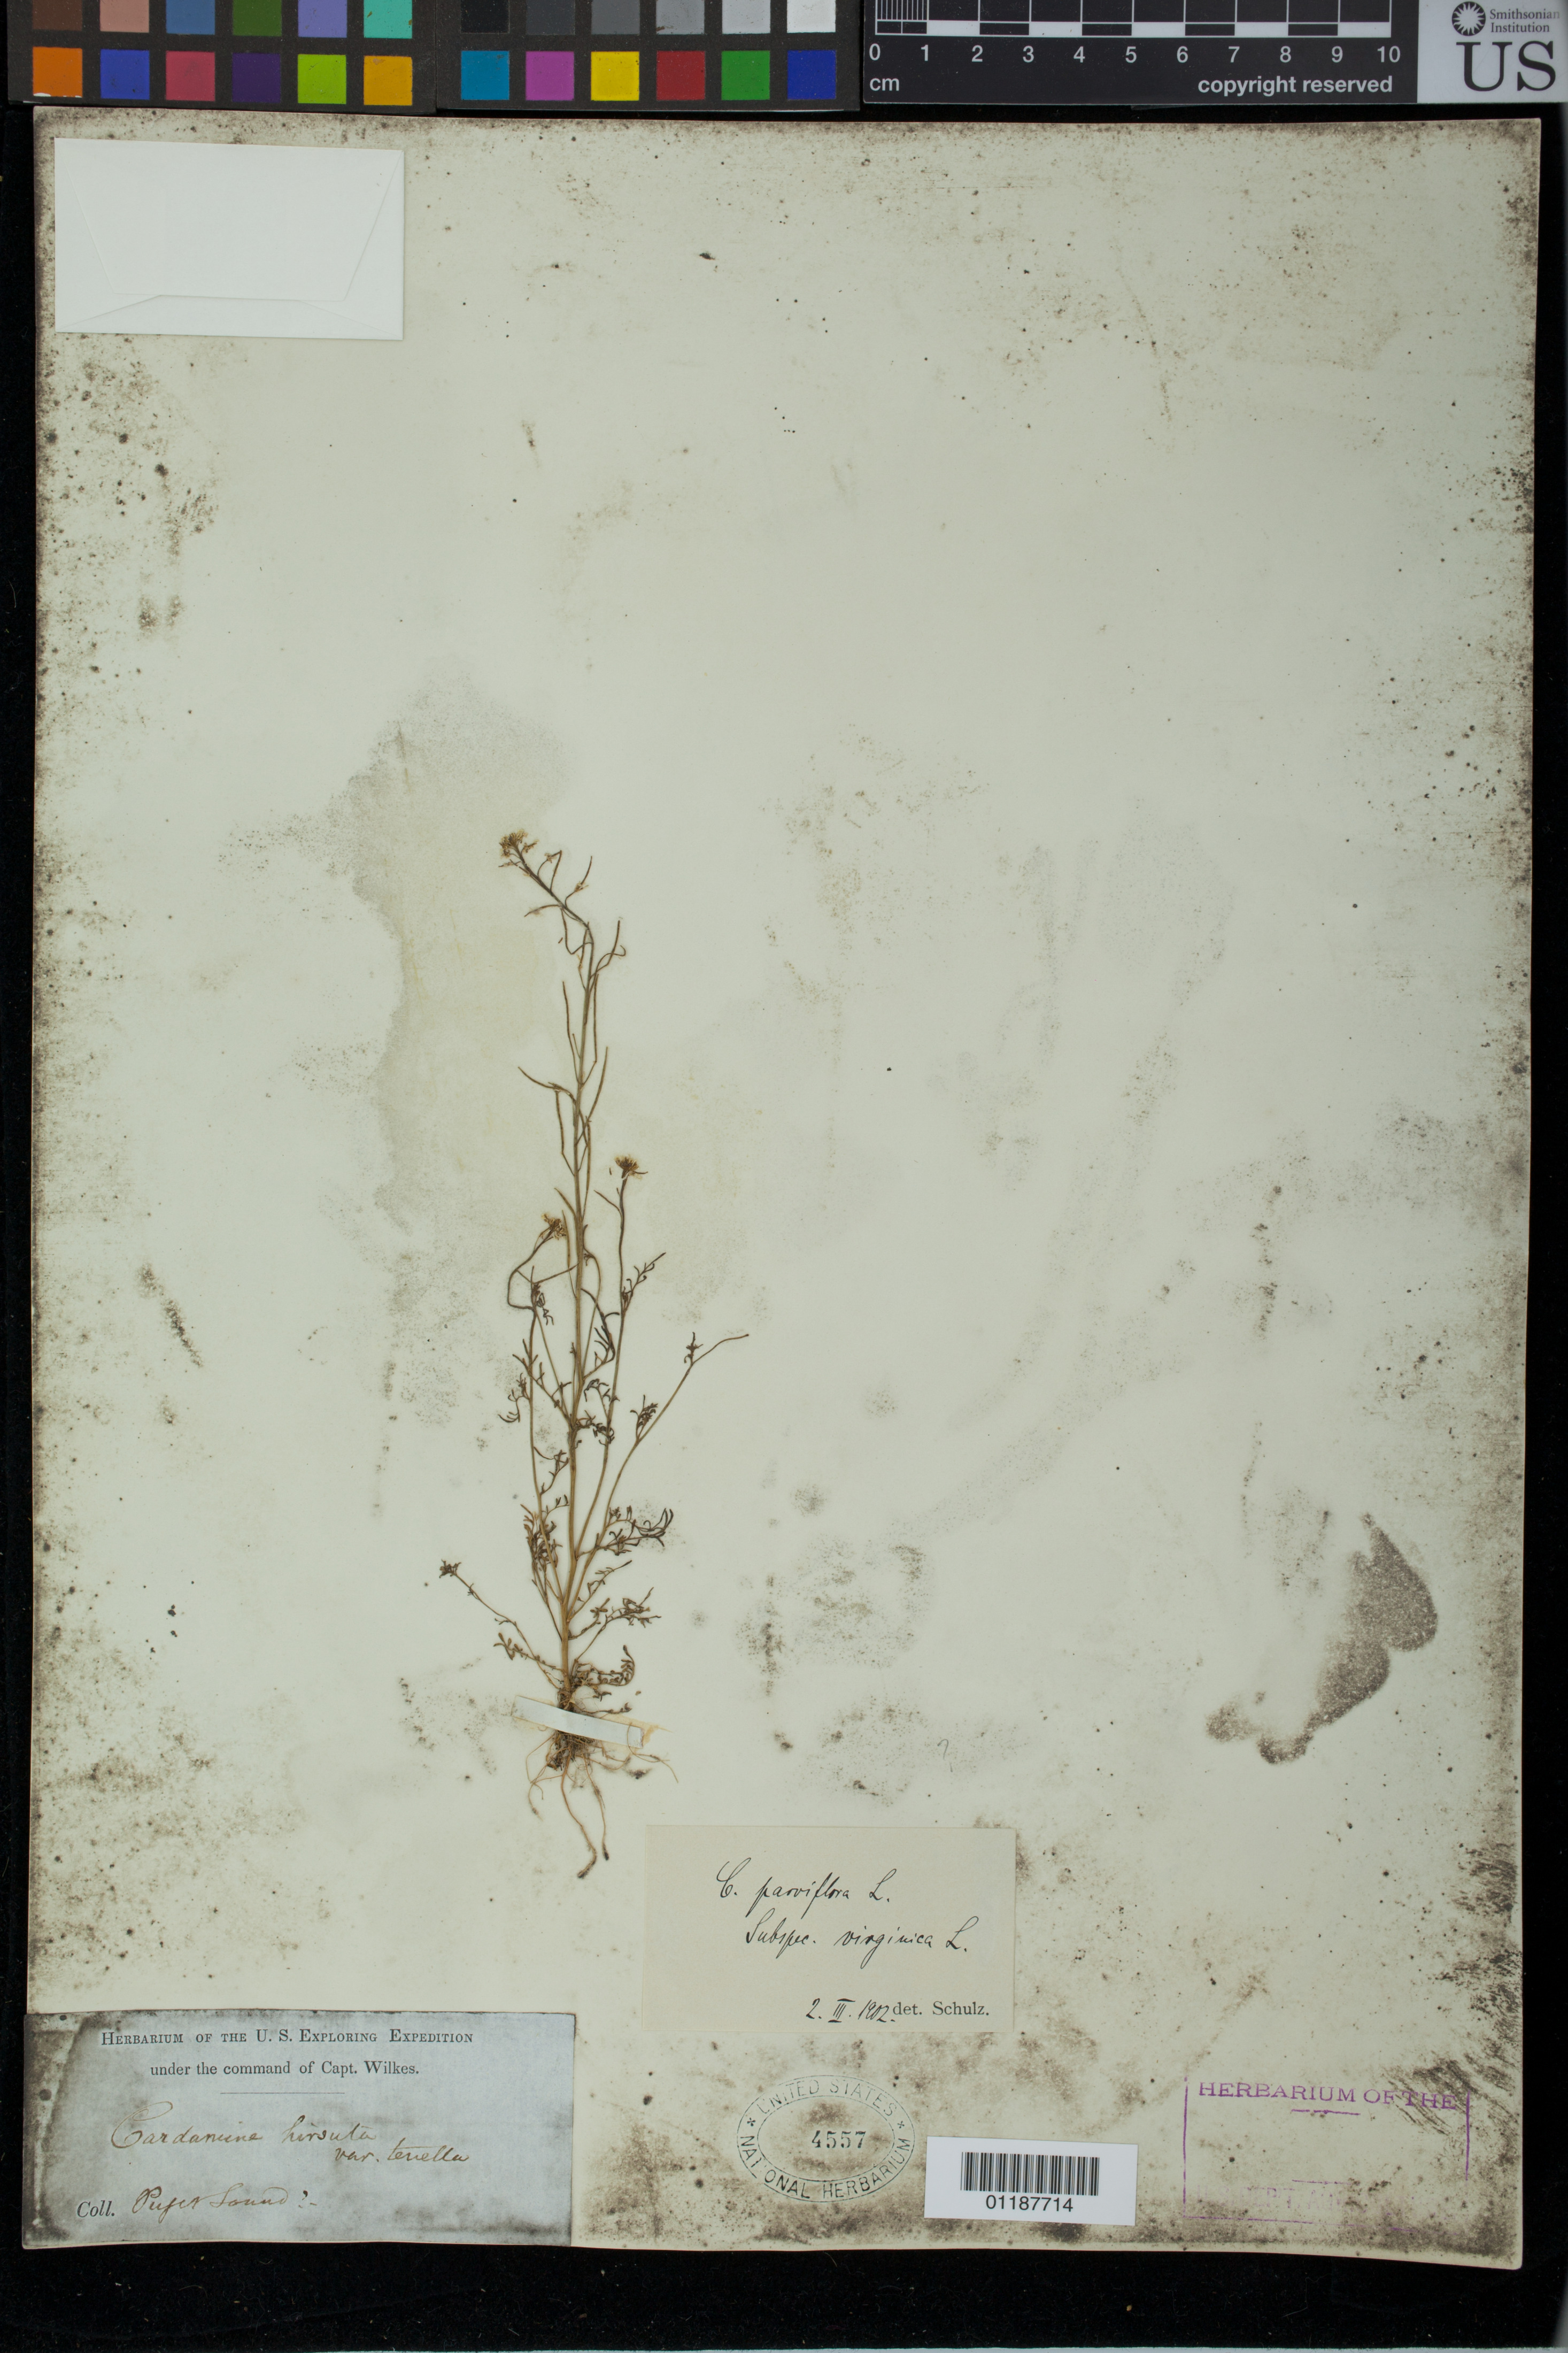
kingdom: Plantae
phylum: Tracheophyta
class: Magnoliopsida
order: Brassicales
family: Brassicaceae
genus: Cardamine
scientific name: Cardamine parviflora subsp. virginica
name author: (L.) O.E. Schulz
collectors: Wilkes Explor. Exped.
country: United States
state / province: Washington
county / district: King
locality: Puget Sound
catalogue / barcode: US 4557